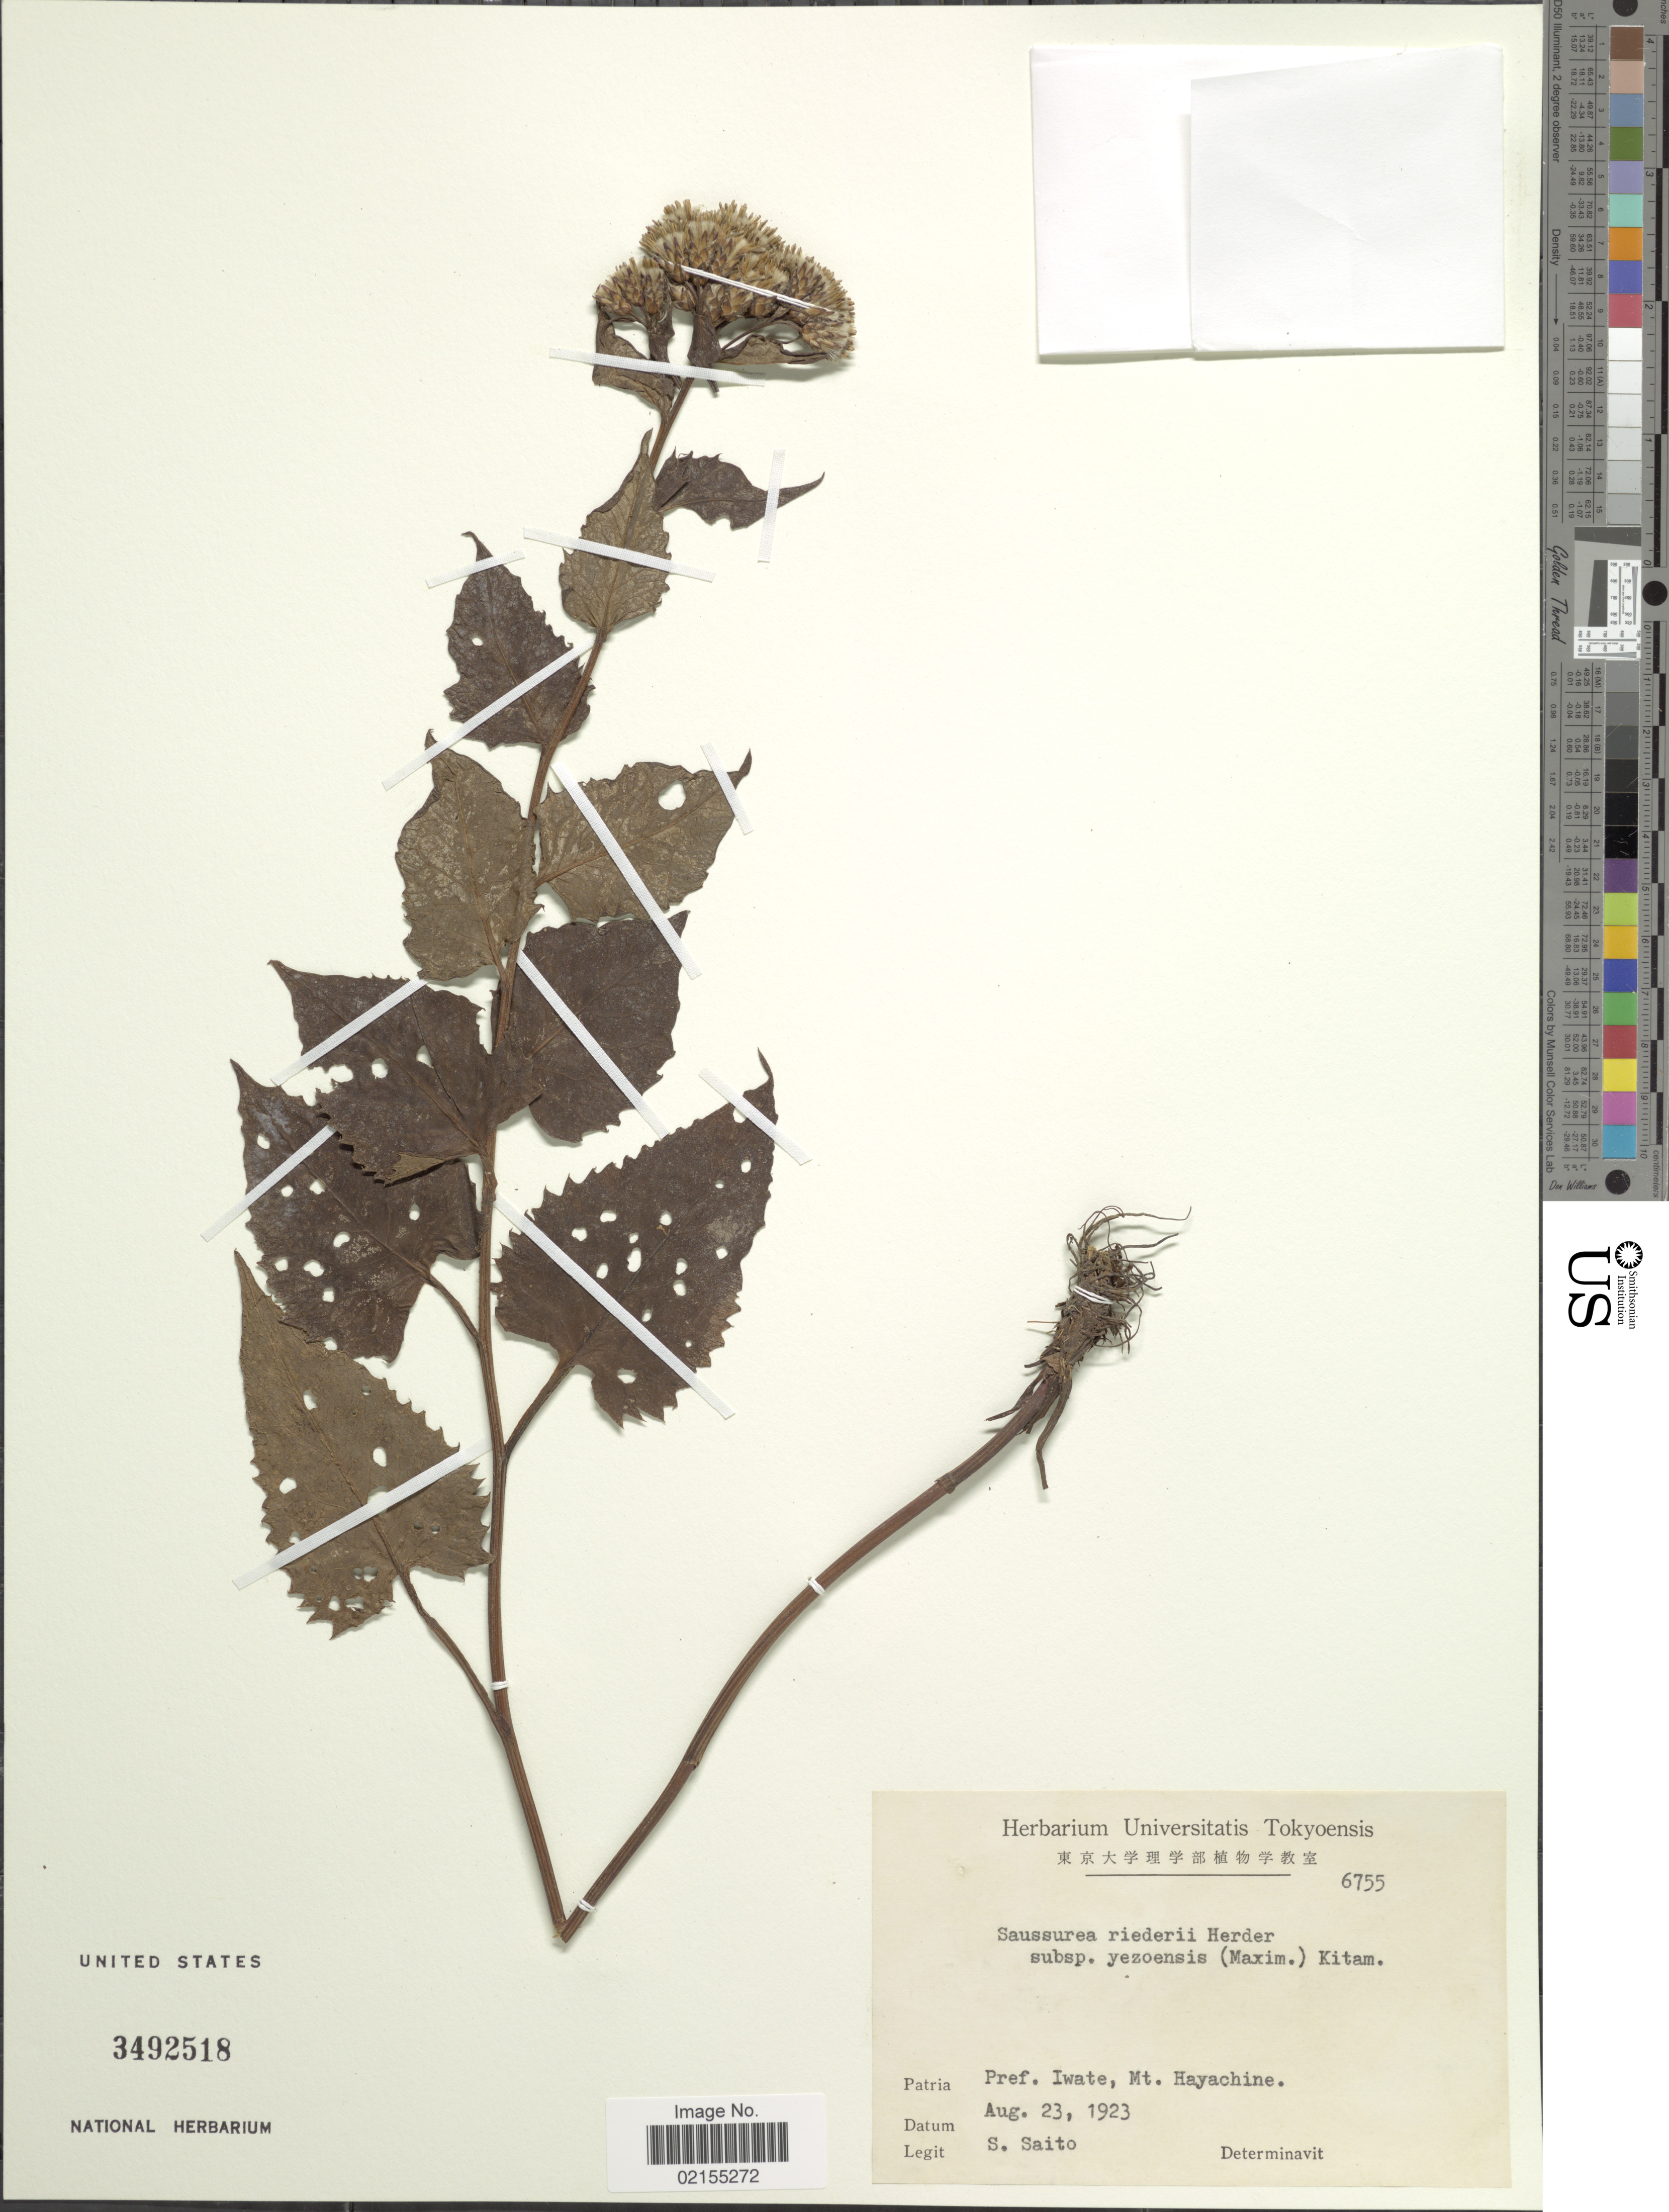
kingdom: Plantae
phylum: Tracheophyta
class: Magnoliopsida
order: Asterales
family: Asteraceae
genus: Saussurea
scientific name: Saussurea riederi subsp. yezoensis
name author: (Maxim.) Kitam.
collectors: S. Saito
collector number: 6755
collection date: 1923-08-23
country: Japan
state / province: Iwate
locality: Pref. Iwate, Mt. Hayachine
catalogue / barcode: US 3492518